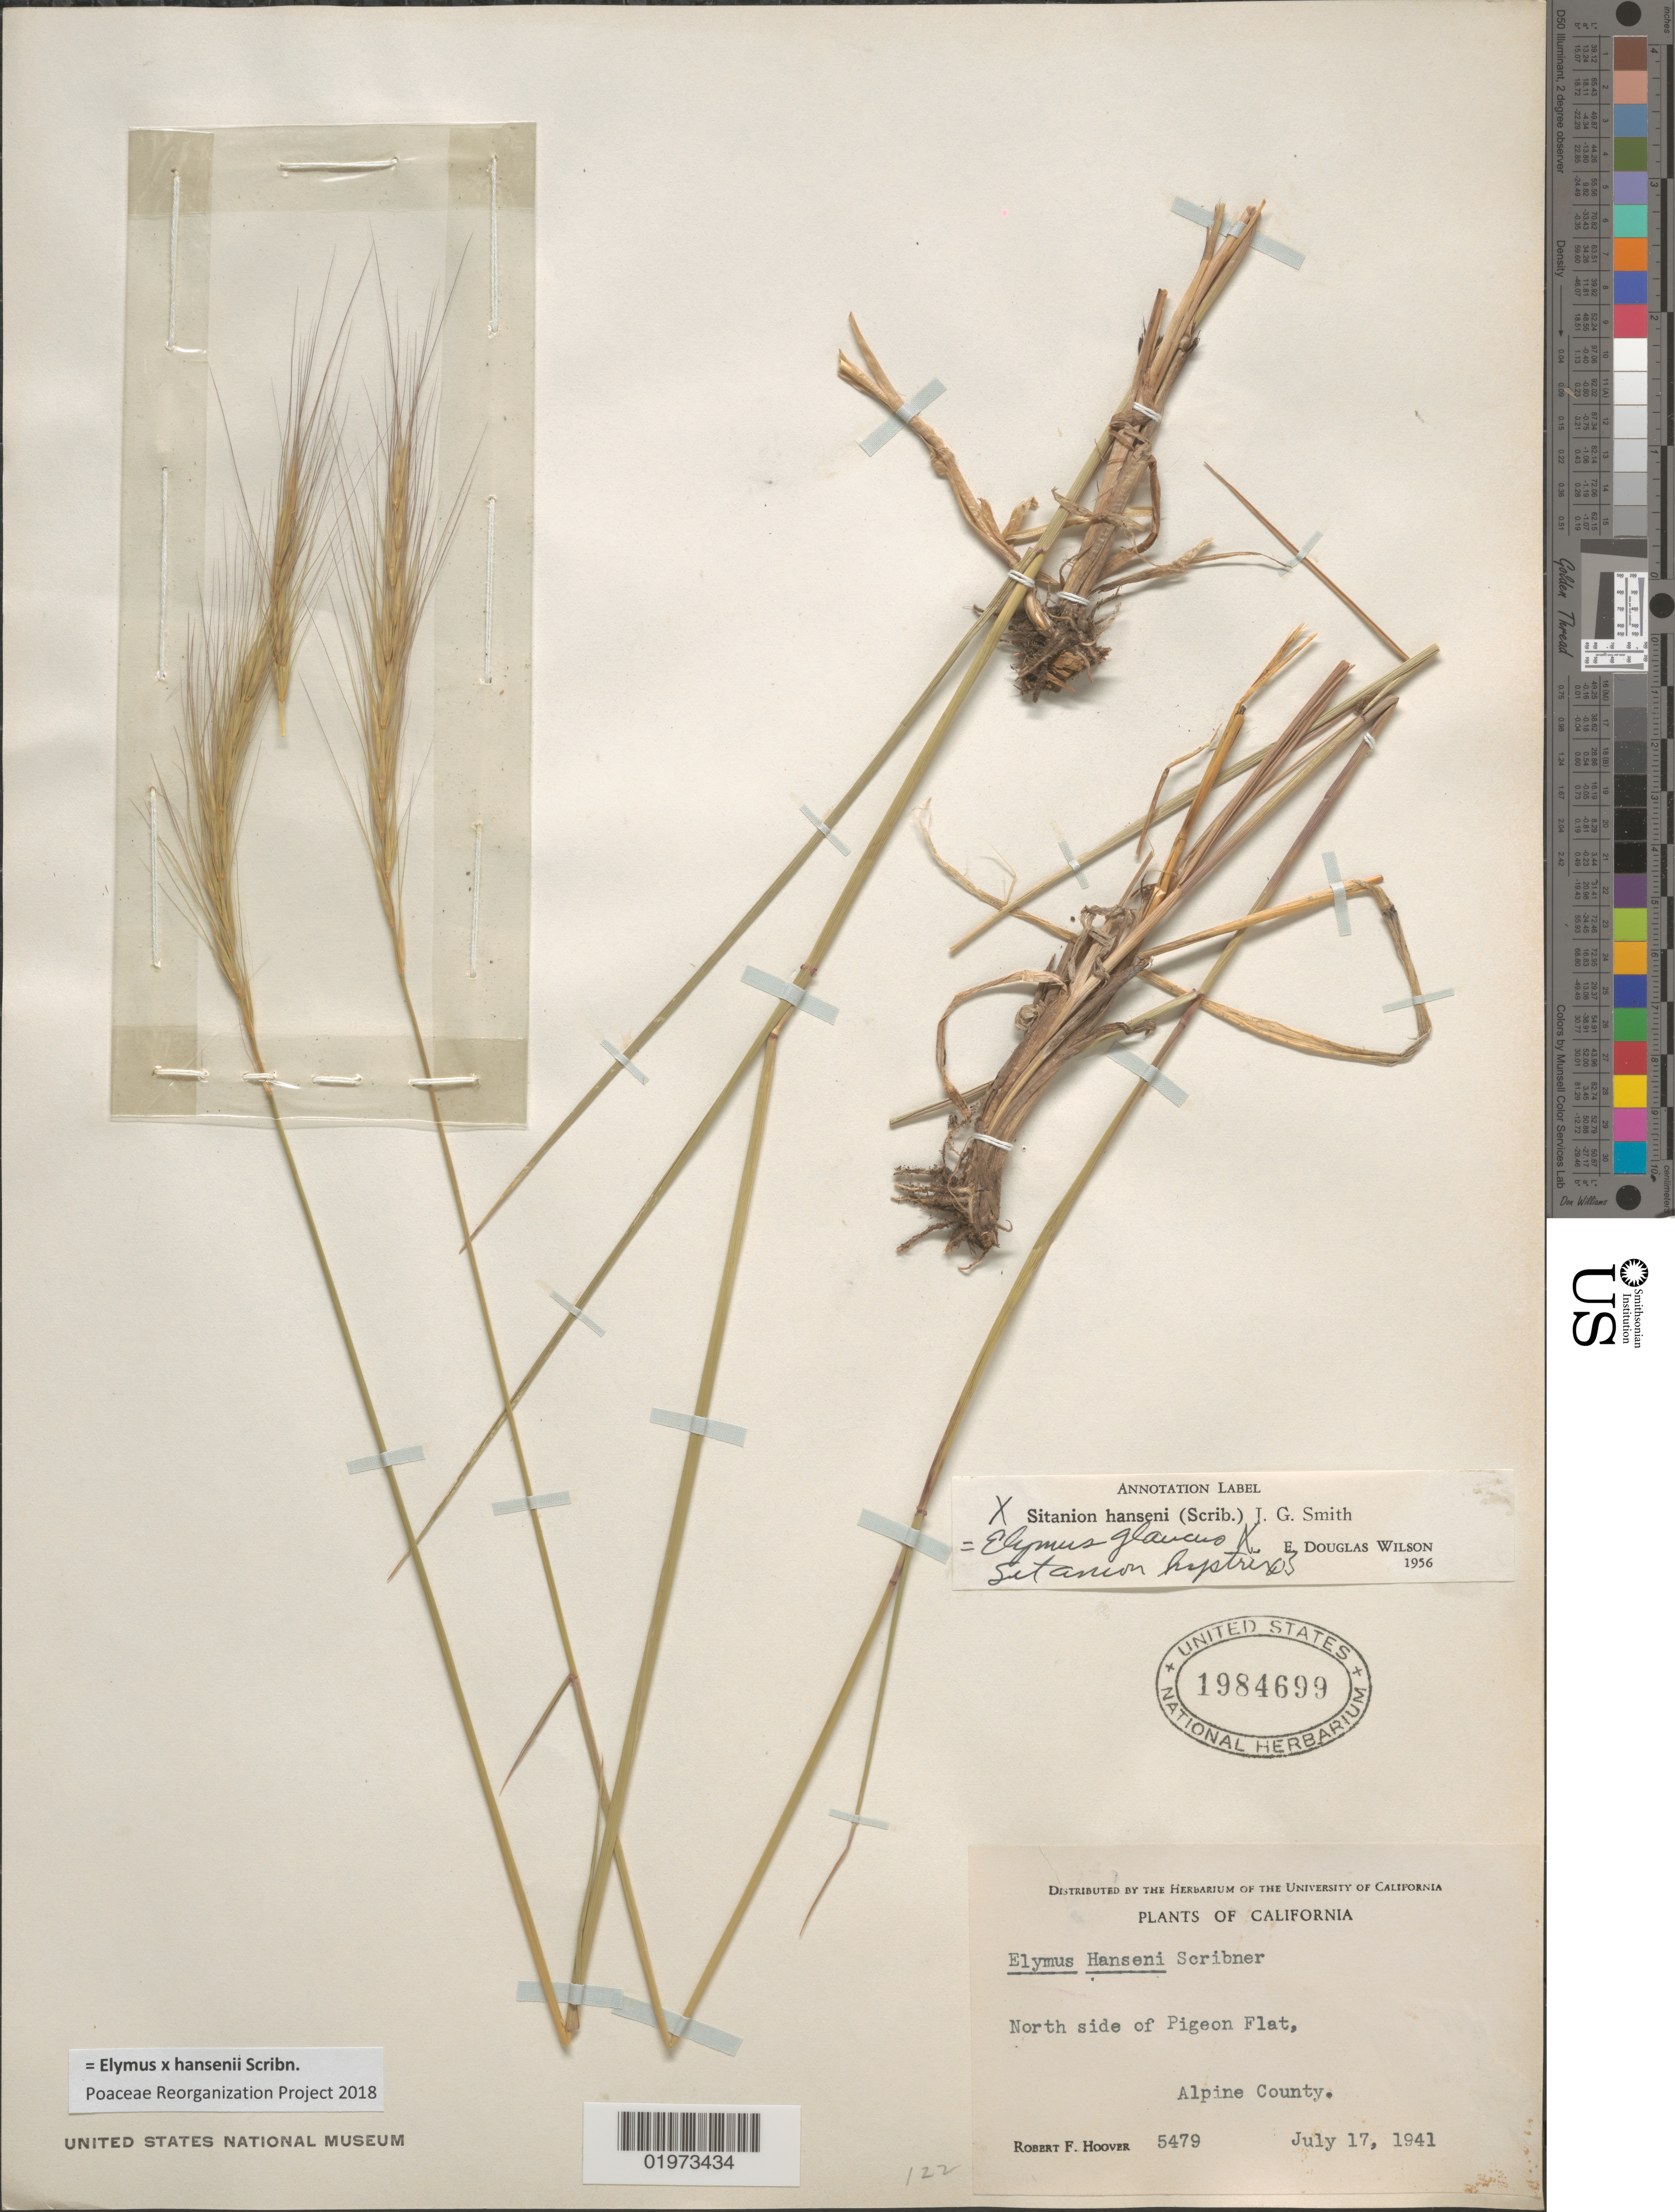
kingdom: Plantae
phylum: Tracheophyta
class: Liliopsida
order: Poales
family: Poaceae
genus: Elymus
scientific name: Elymus x hansenii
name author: Scribn.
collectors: R. F. Hoover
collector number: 5479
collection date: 1941-07-17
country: United States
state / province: California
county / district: Alpine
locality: North side of Pigeon Flat, Alpine County.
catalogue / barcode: US 1984699